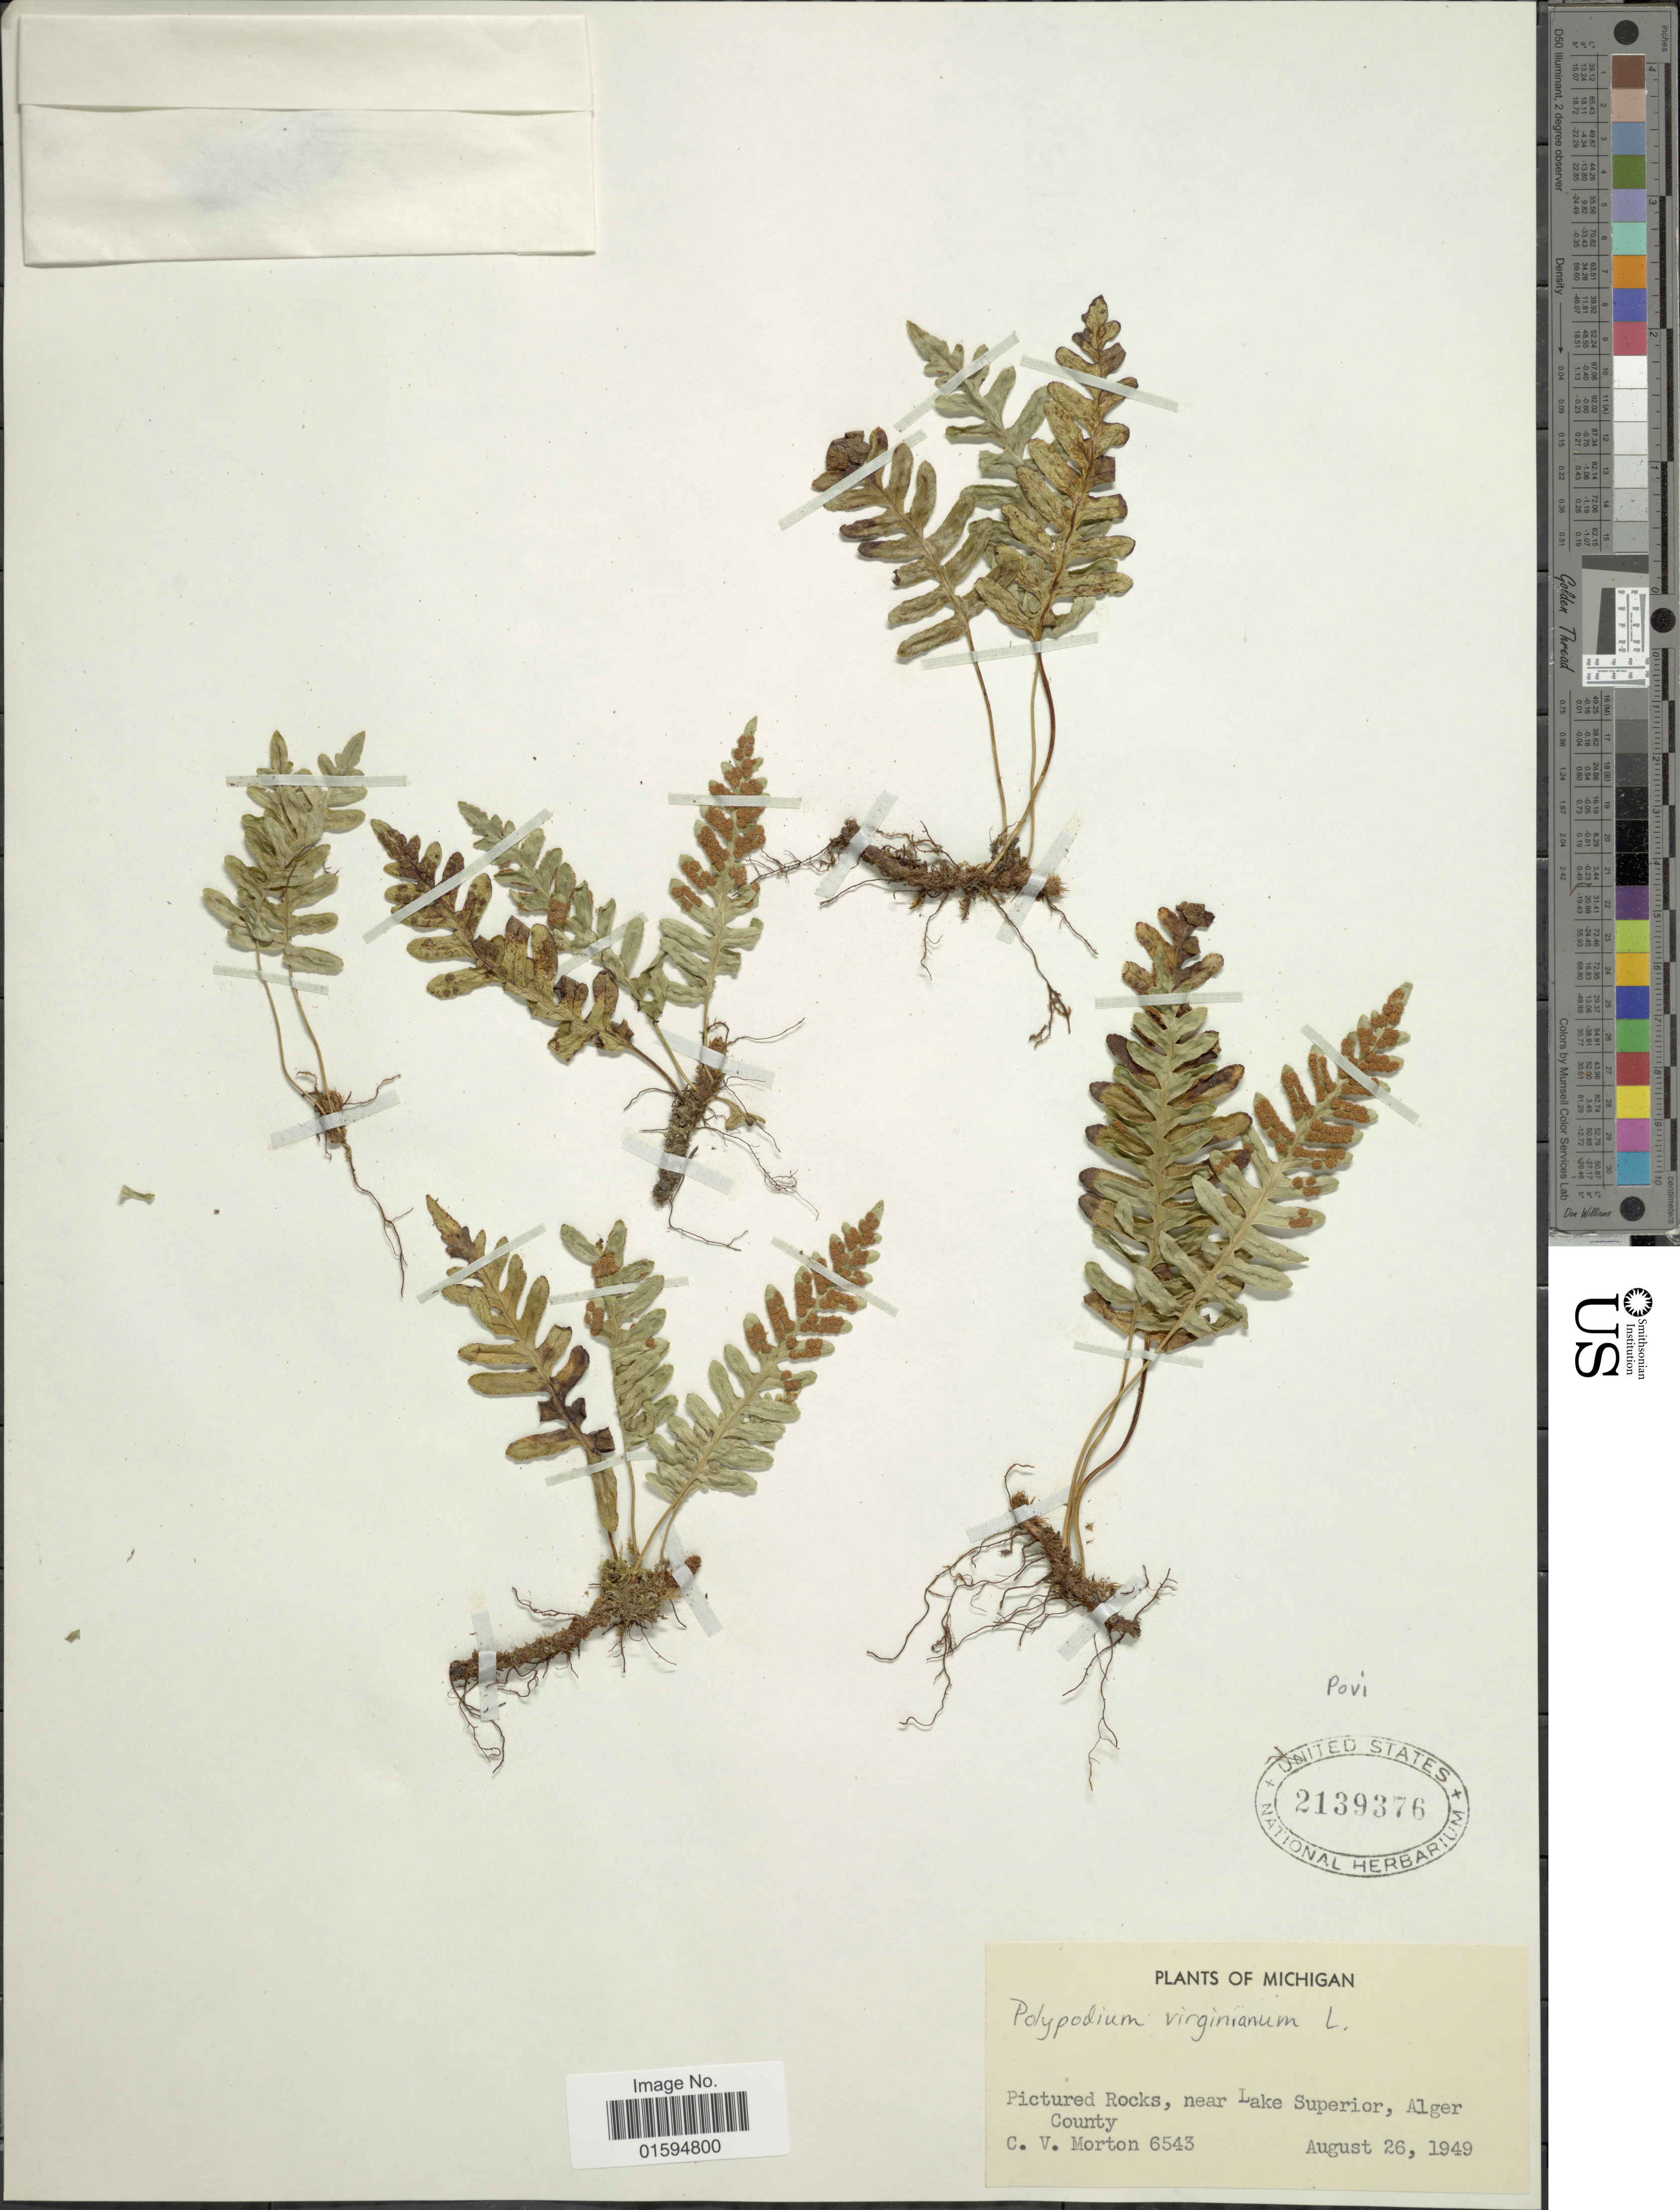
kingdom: Plantae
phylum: Tracheophyta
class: Polypodiopsida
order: Polypodiales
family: Polypodiaceae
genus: Polypodium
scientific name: Polypodium virginianum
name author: L.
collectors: C. V. Morton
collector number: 6543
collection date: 1949-08-26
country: United States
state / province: Michigan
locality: Pictured Rocks, near Lake Superior, Alger County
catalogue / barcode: US 2139376